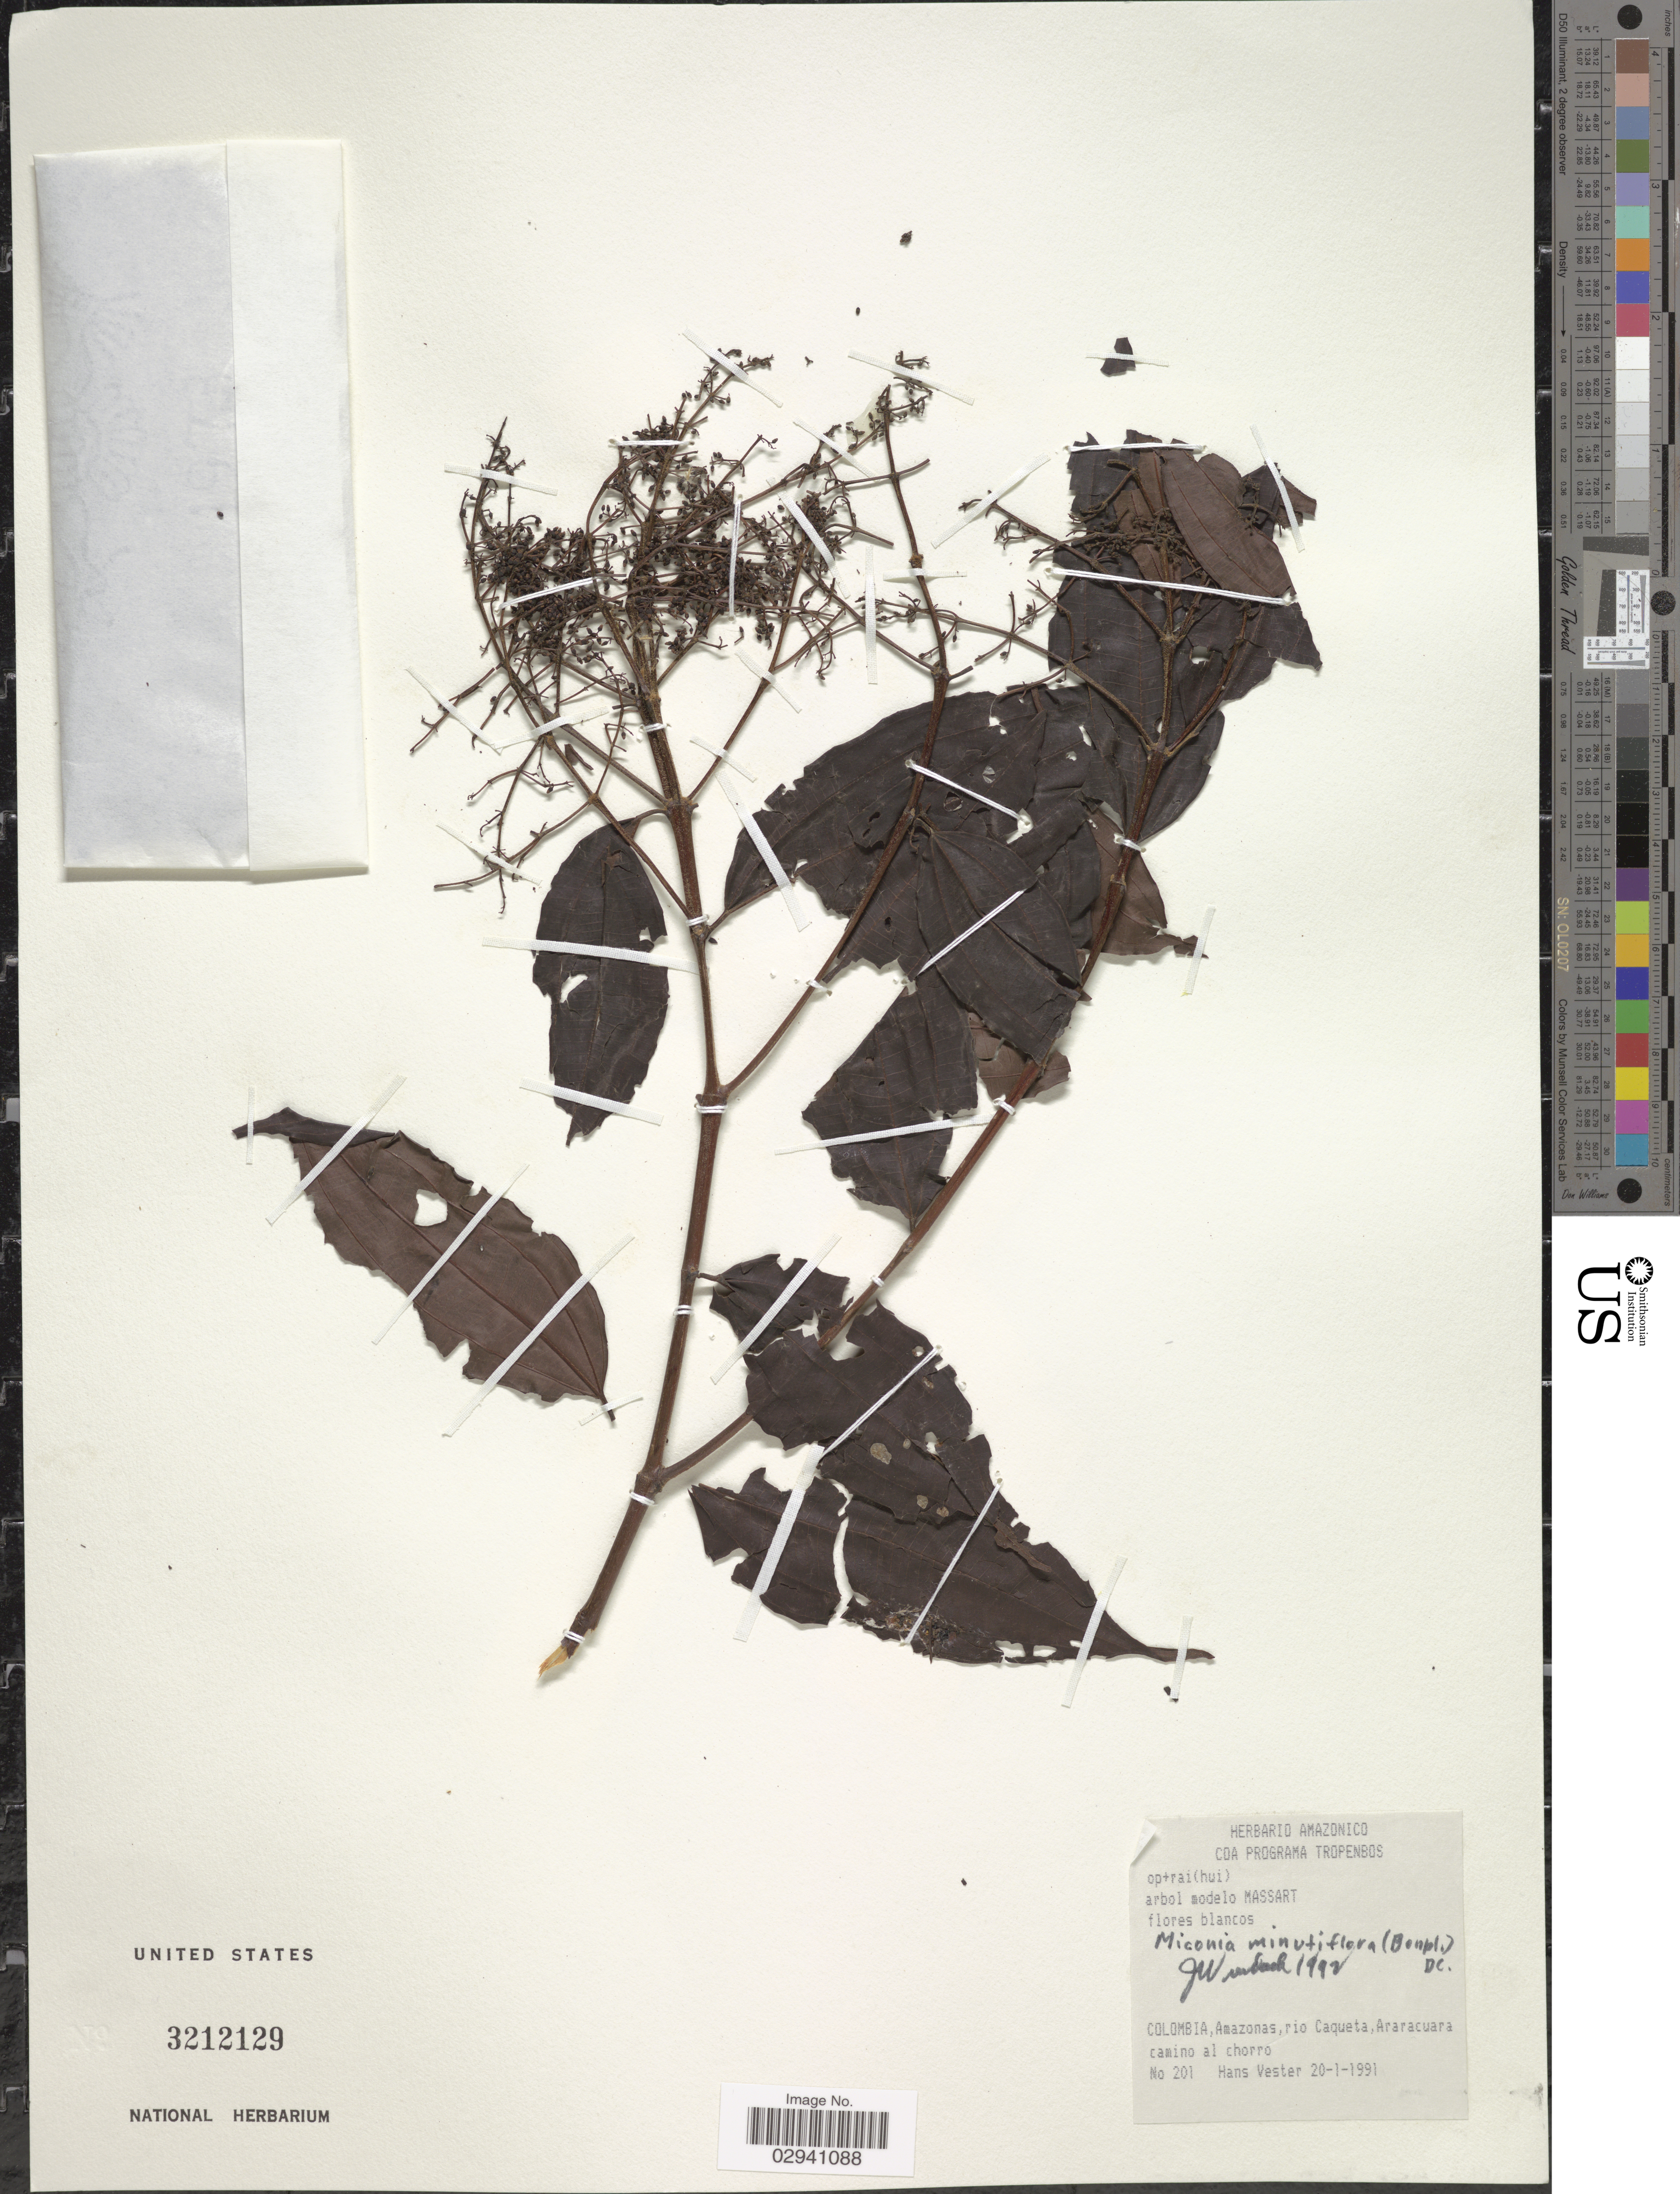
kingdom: Plantae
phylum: Tracheophyta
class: Magnoliopsida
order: Myrtales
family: Melastomataceae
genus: Miconia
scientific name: Miconia minutiflora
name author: (Bonpl.) DC.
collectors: H. Vester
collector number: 201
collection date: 1991-01-20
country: Colombia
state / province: Amazônas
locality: Amazonas, rio Caqueta, Araracuara camino al chorro.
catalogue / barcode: US 3212129